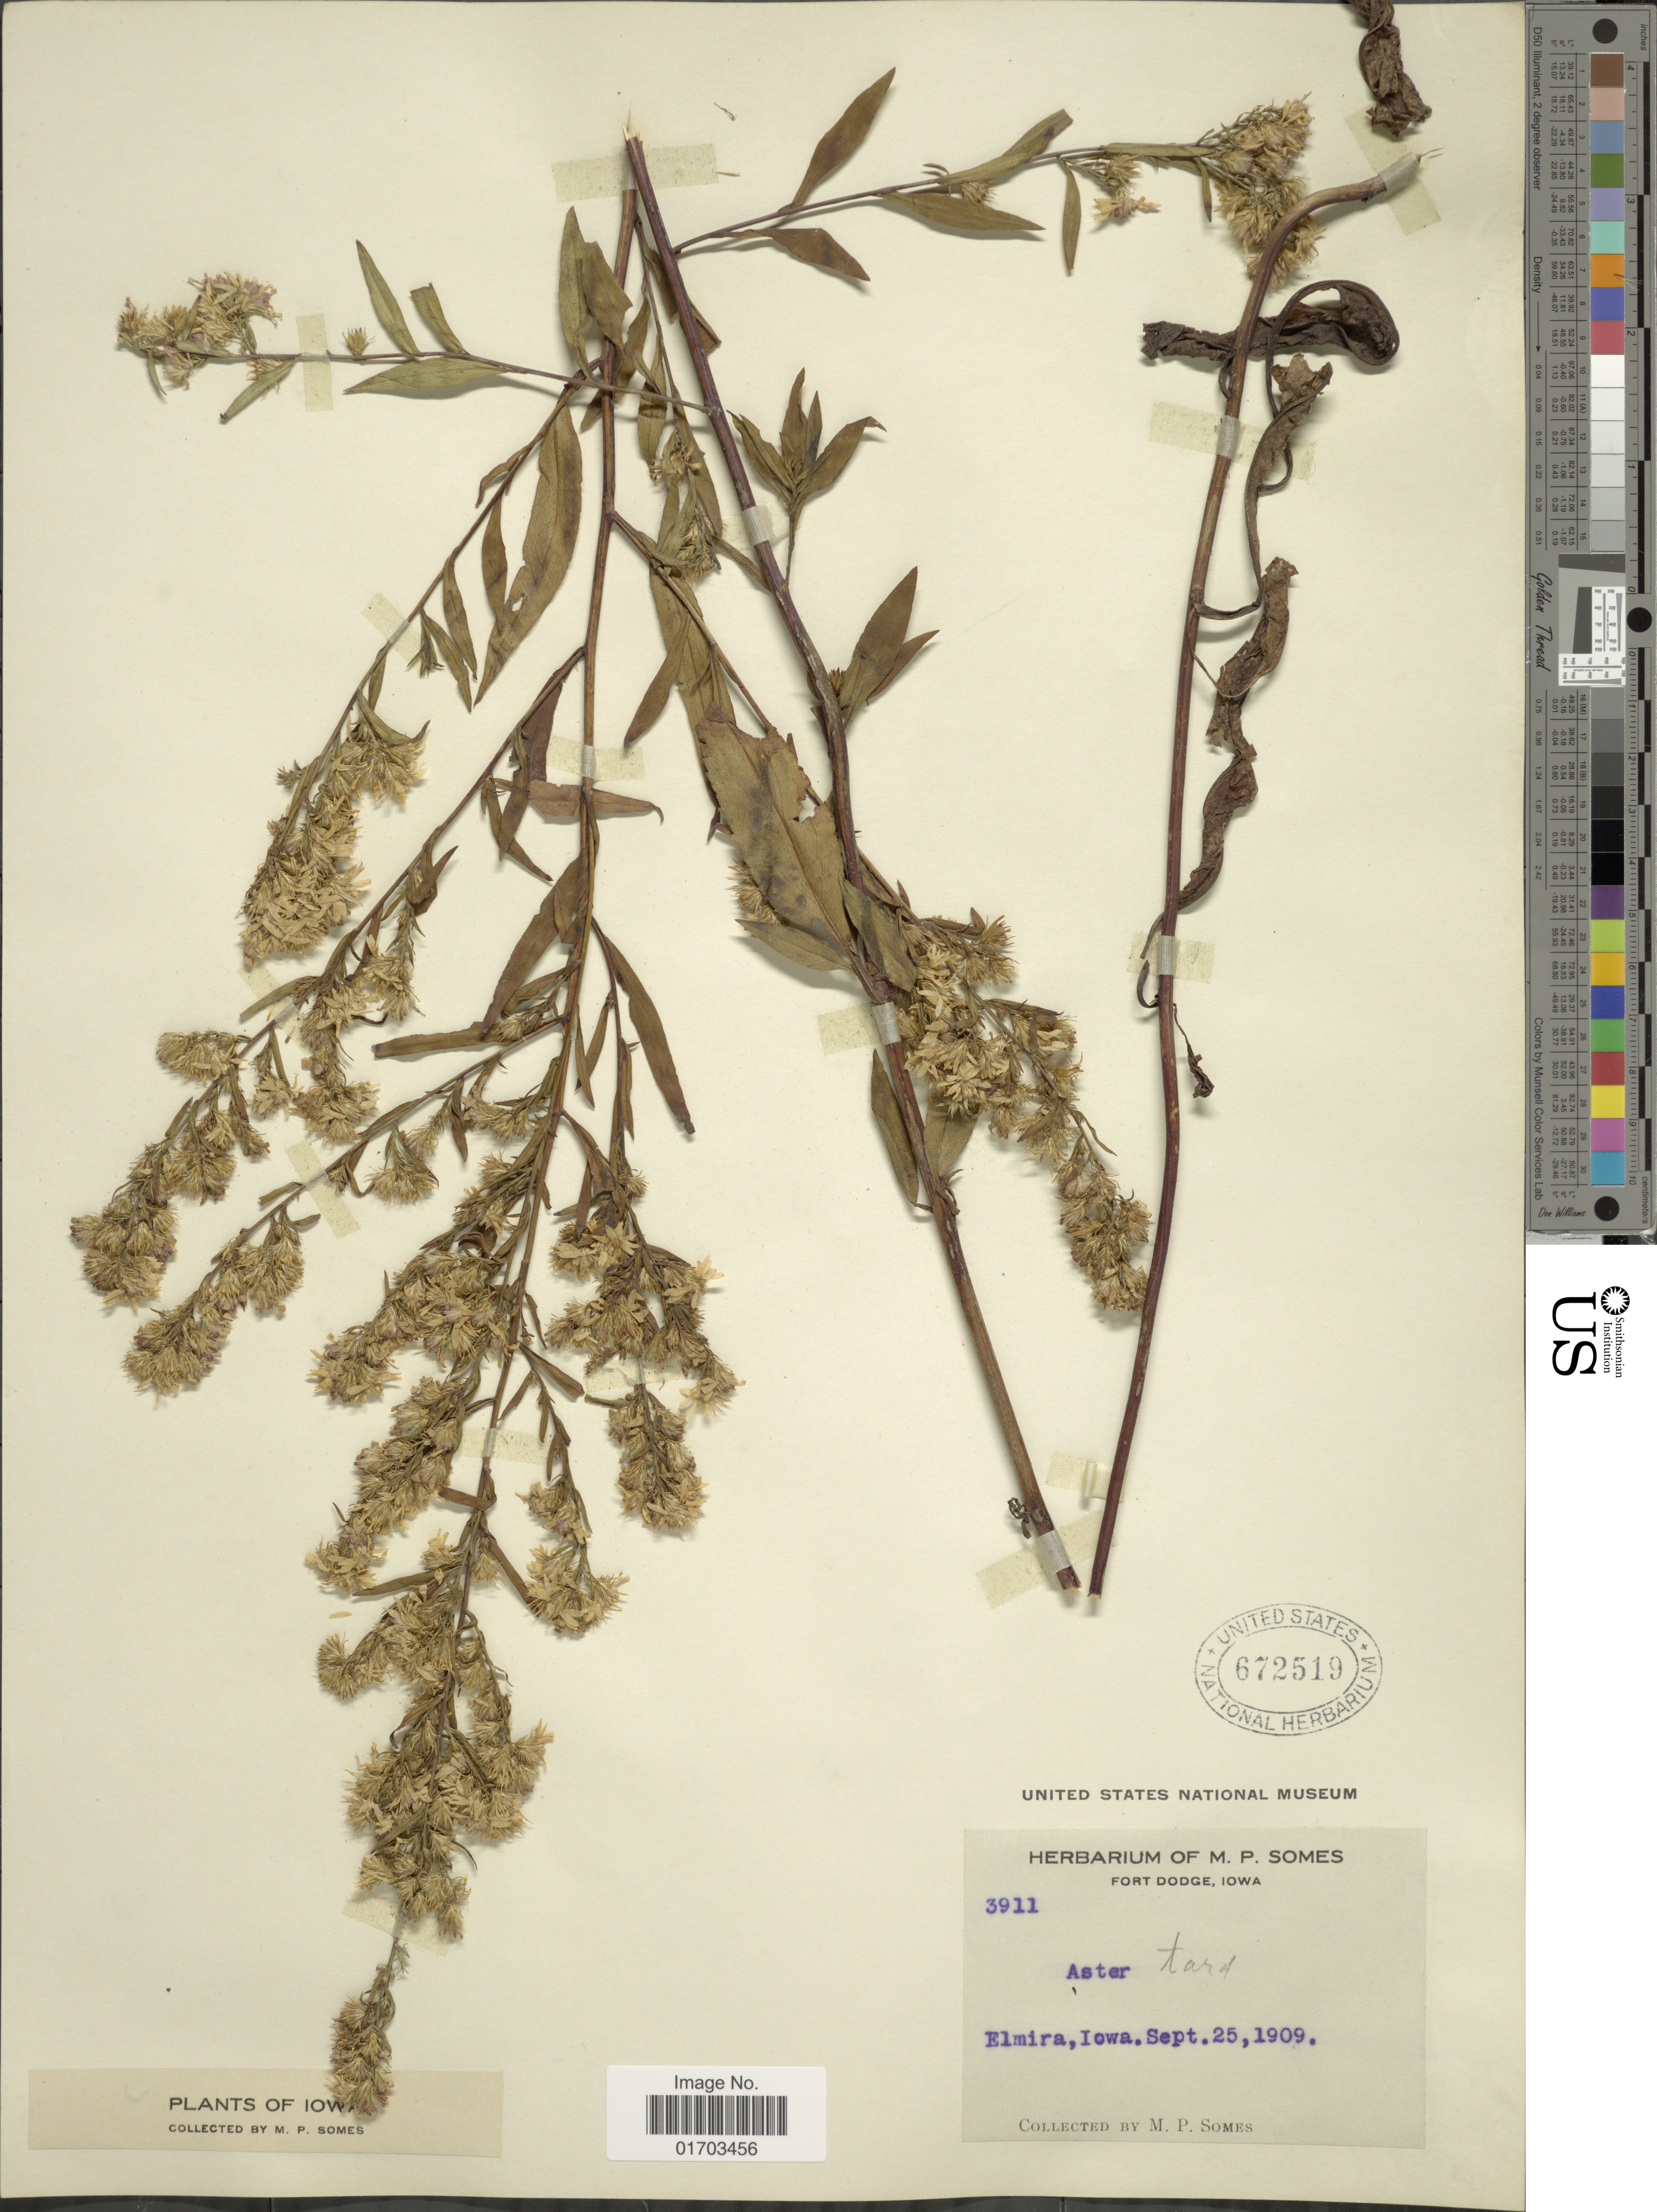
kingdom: Plantae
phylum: Tracheophyta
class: Magnoliopsida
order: Asterales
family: Asteraceae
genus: Symphyotrichum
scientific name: Symphyotrichum x tardiflorum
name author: (L.) Greuter et al.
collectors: M. Somes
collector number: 3911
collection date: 1909-09-25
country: United States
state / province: Iowa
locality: Elmira.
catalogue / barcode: US 672519